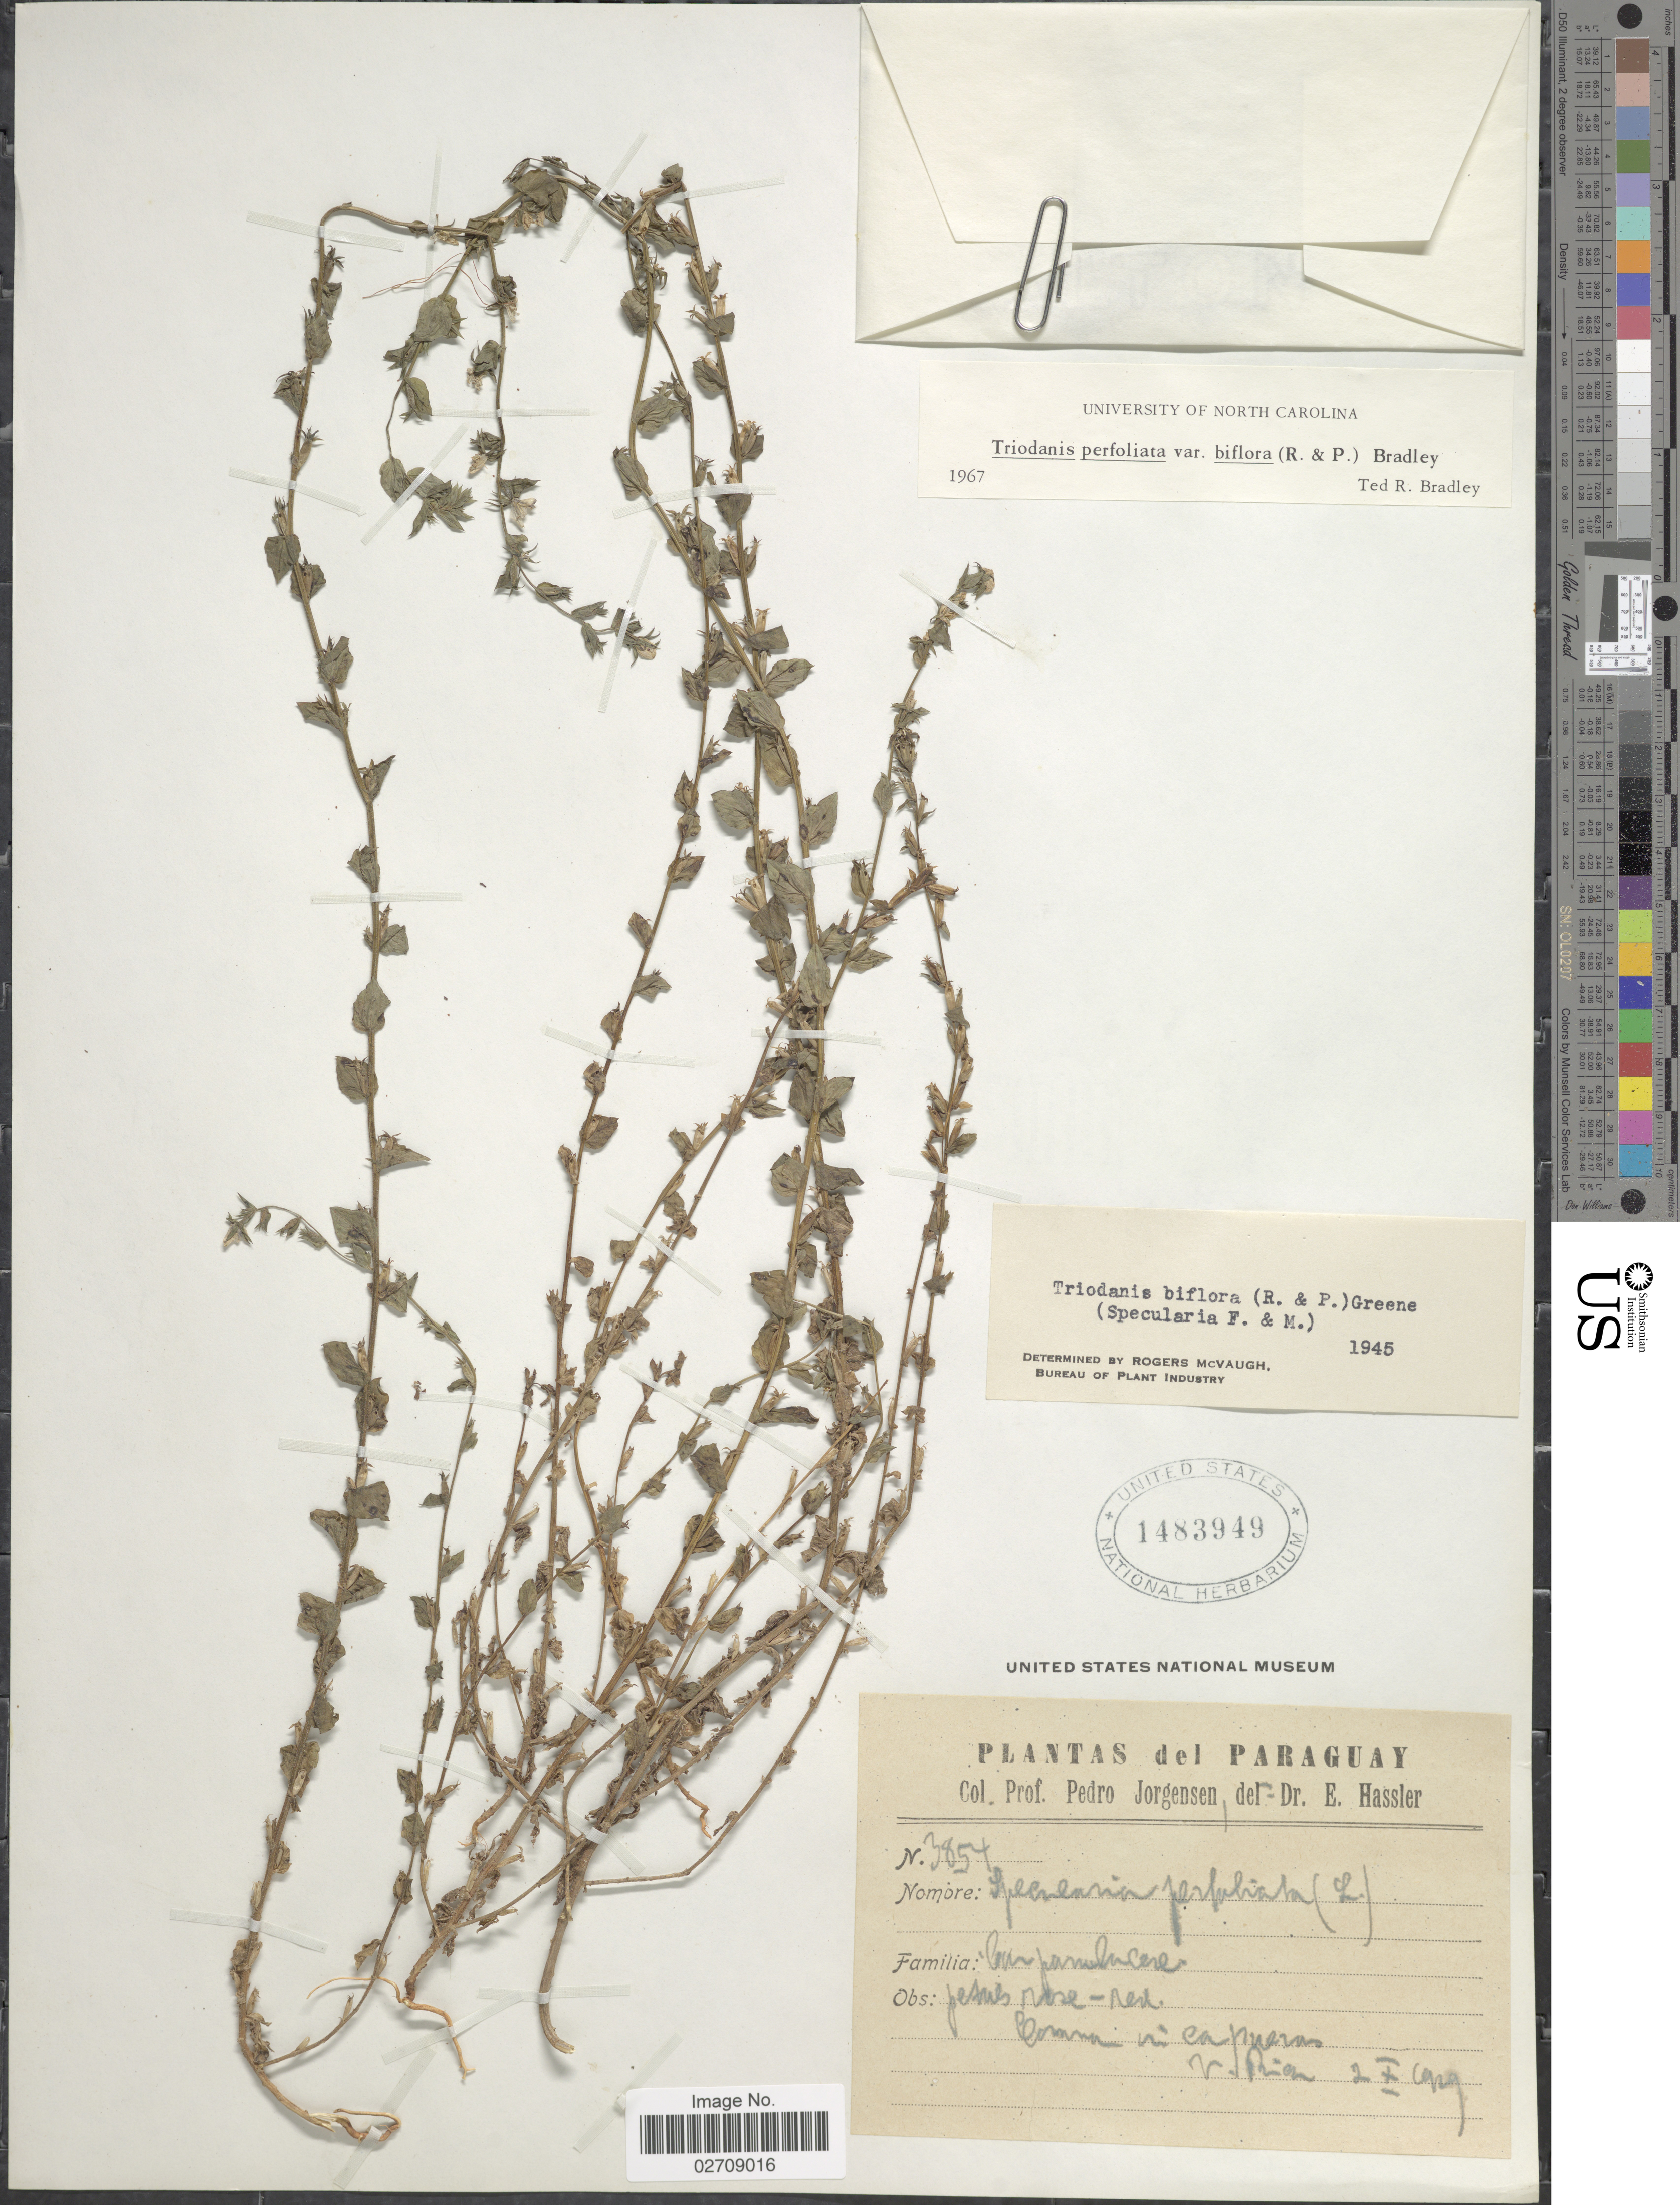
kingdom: Plantae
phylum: Tracheophyta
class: Magnoliopsida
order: Asterales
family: Campanulaceae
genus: Triodanis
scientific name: Triodanis perfoliata var. biflora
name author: (Ruiz & Pav.) Bradley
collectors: P. Jörgensen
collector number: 3854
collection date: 1929-10-02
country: Paraguay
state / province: Guaira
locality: V Rica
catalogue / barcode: US 1483949